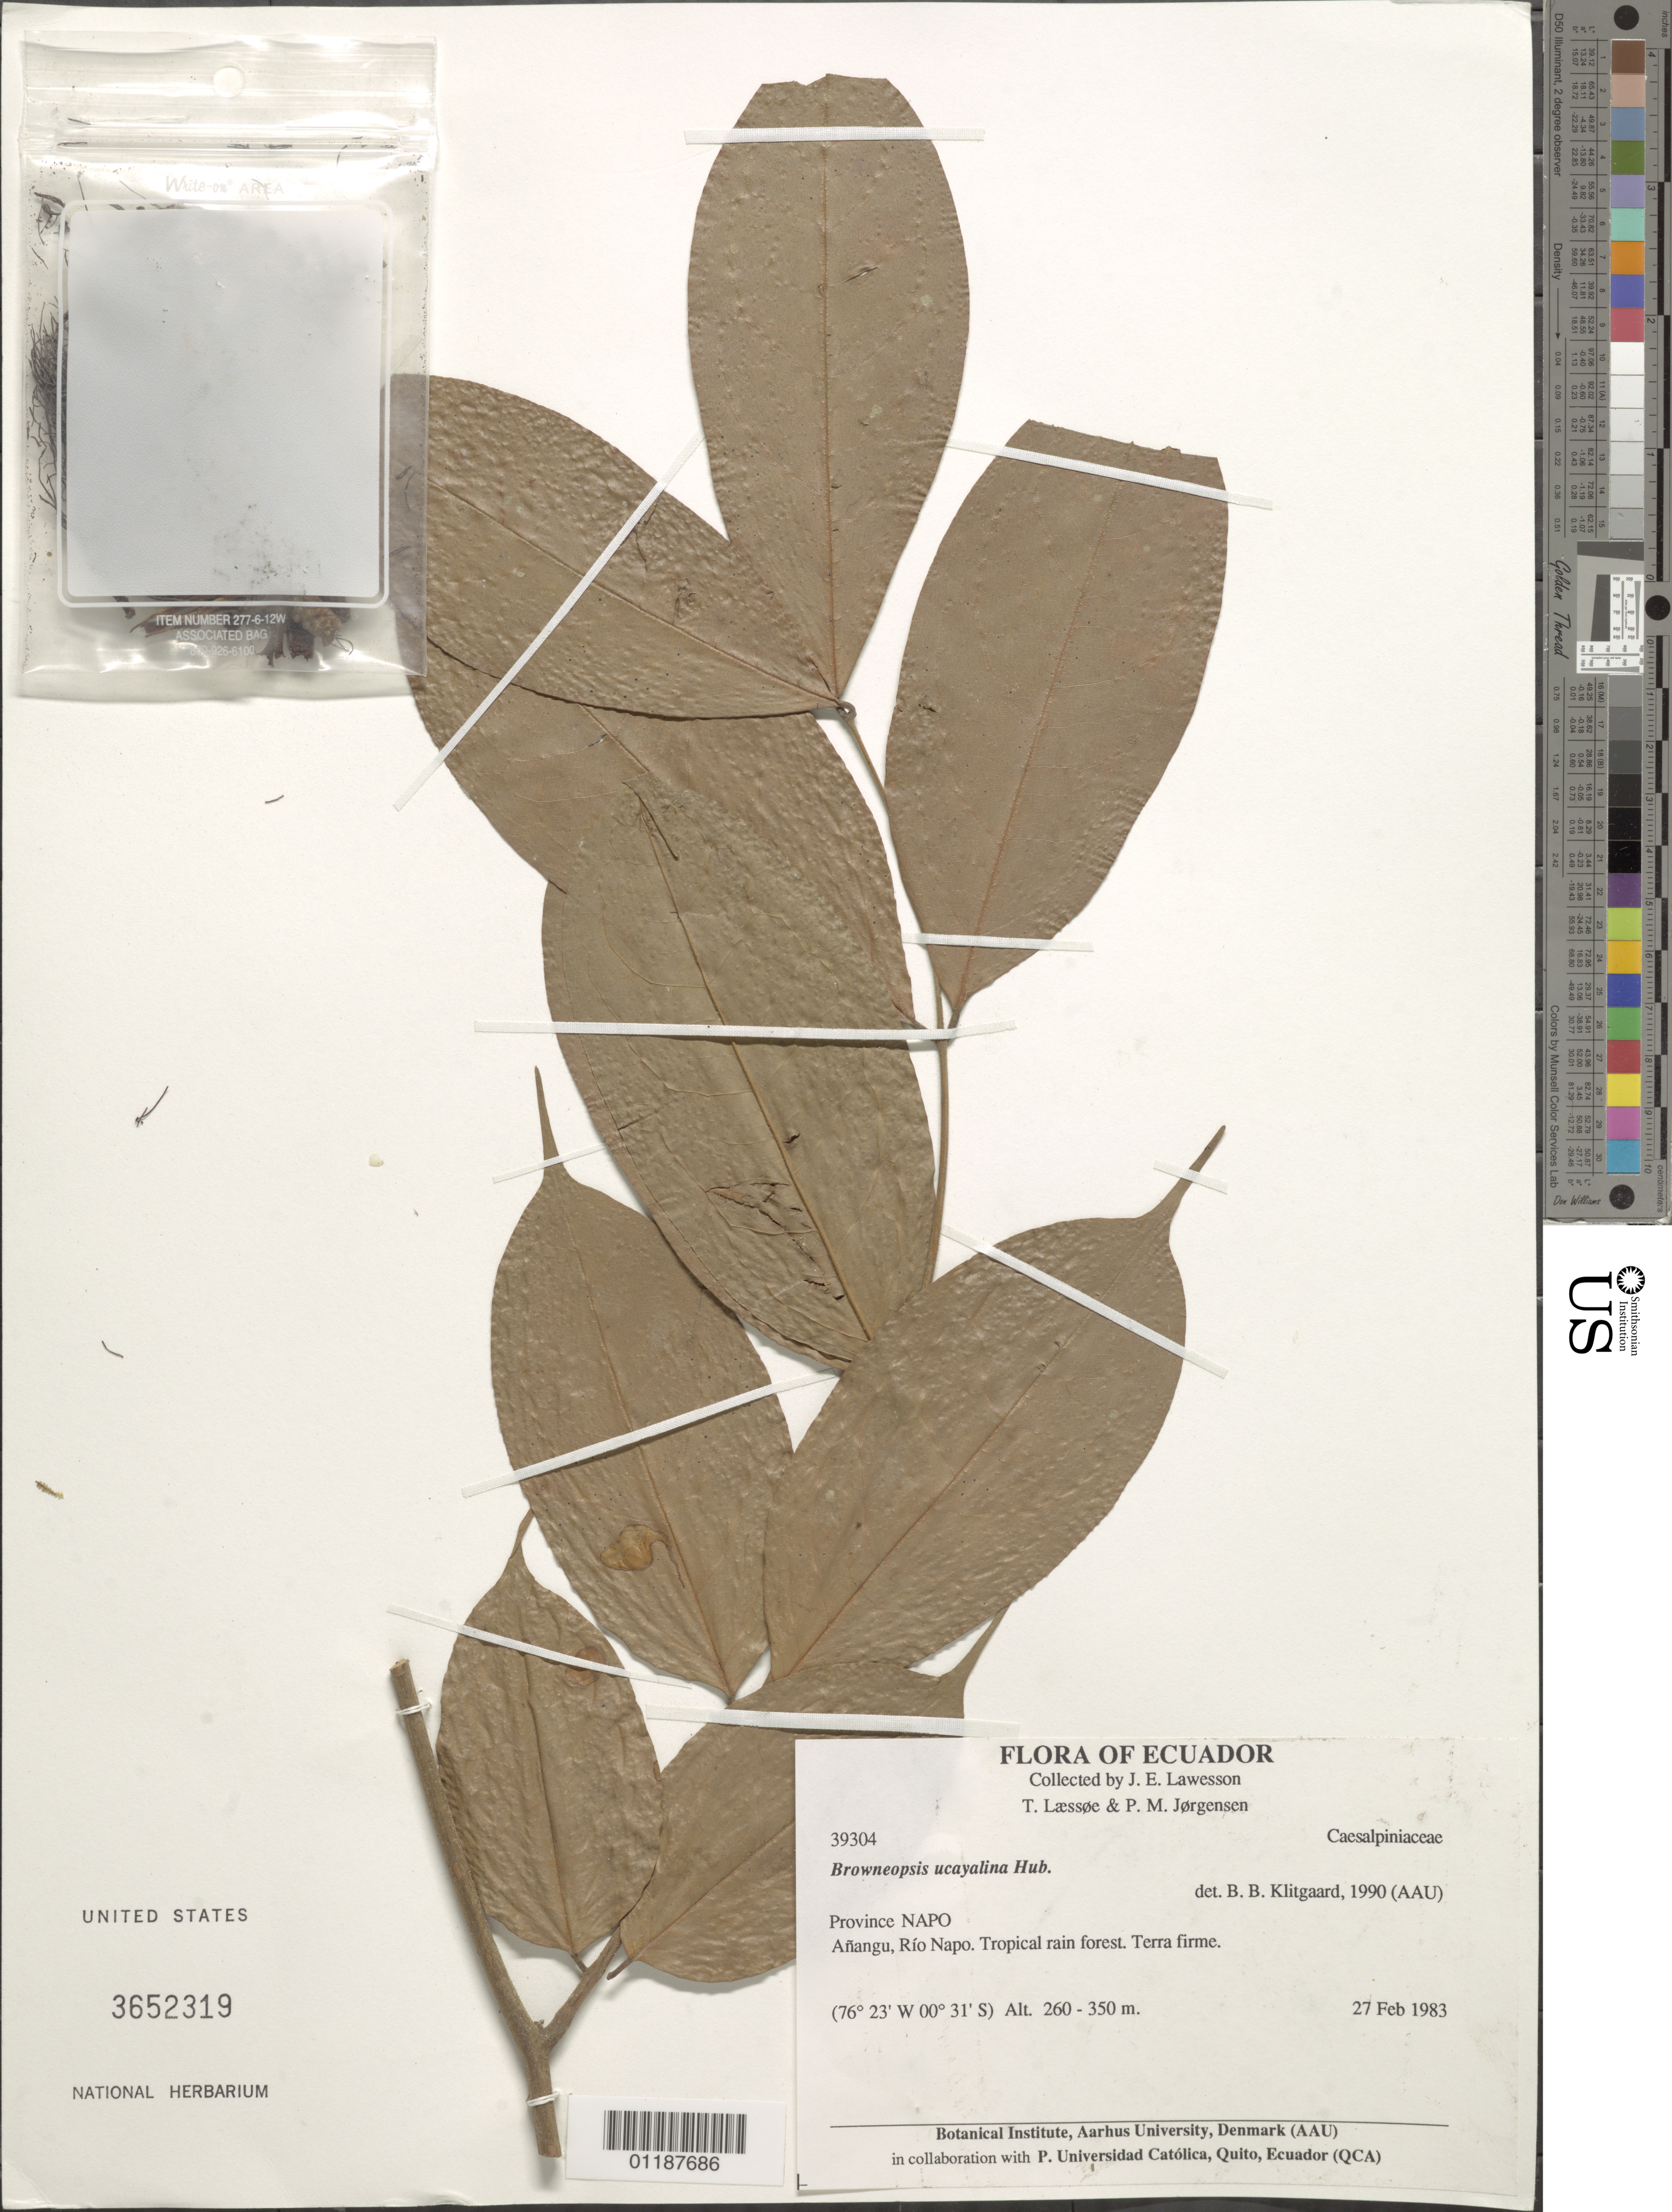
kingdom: Plantae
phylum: Tracheophyta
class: Magnoliopsida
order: Fabales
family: Fabaceae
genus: Browneopsis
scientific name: Browneopsis ucayalina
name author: (Huber) Ducke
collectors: J. Lawesson, T. Laessøe & P. M. Jørgensen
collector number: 39304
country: Ecuador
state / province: Napo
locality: Anangu, Rio Napo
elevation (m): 260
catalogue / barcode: US 3652319